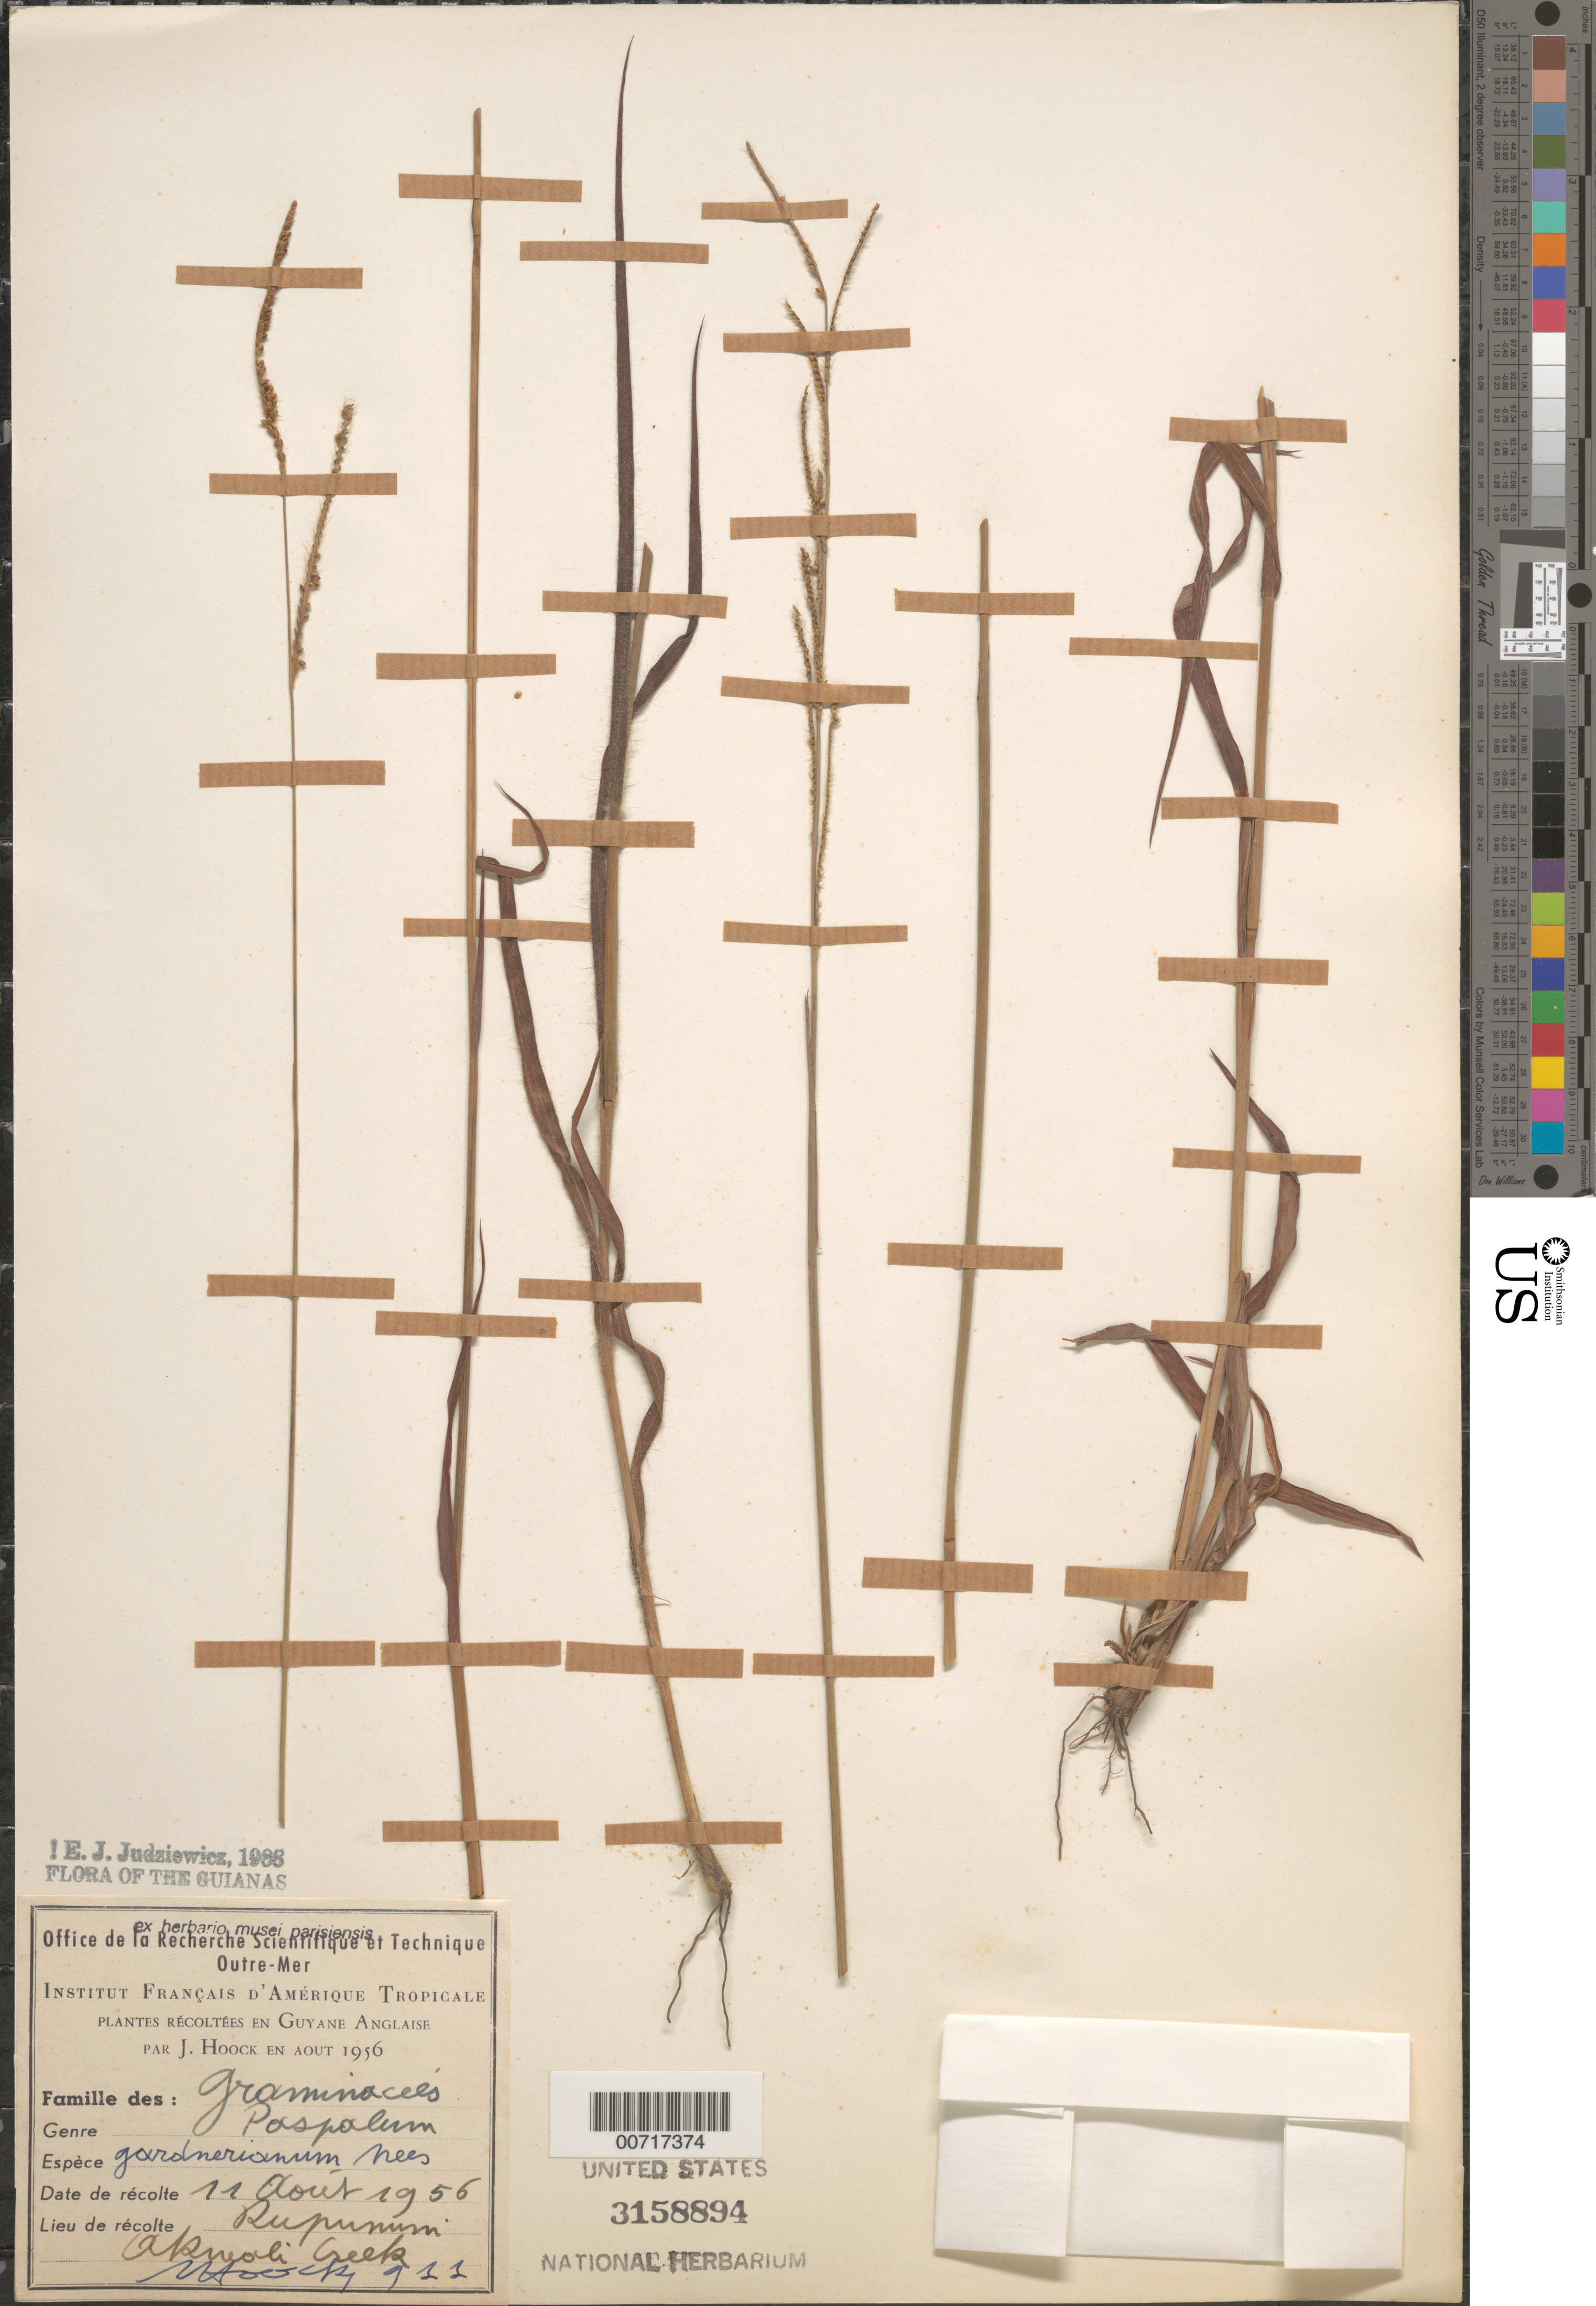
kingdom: Plantae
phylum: Tracheophyta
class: Liliopsida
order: Poales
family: Poaceae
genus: Paspalum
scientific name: Paspalum gardnerianum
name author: Nees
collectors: J. Hoock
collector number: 911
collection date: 1956-08-11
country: Guyana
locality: Guianas. Guyane Anglaise. Rupununi. Akwali Creek.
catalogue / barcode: US 3158894